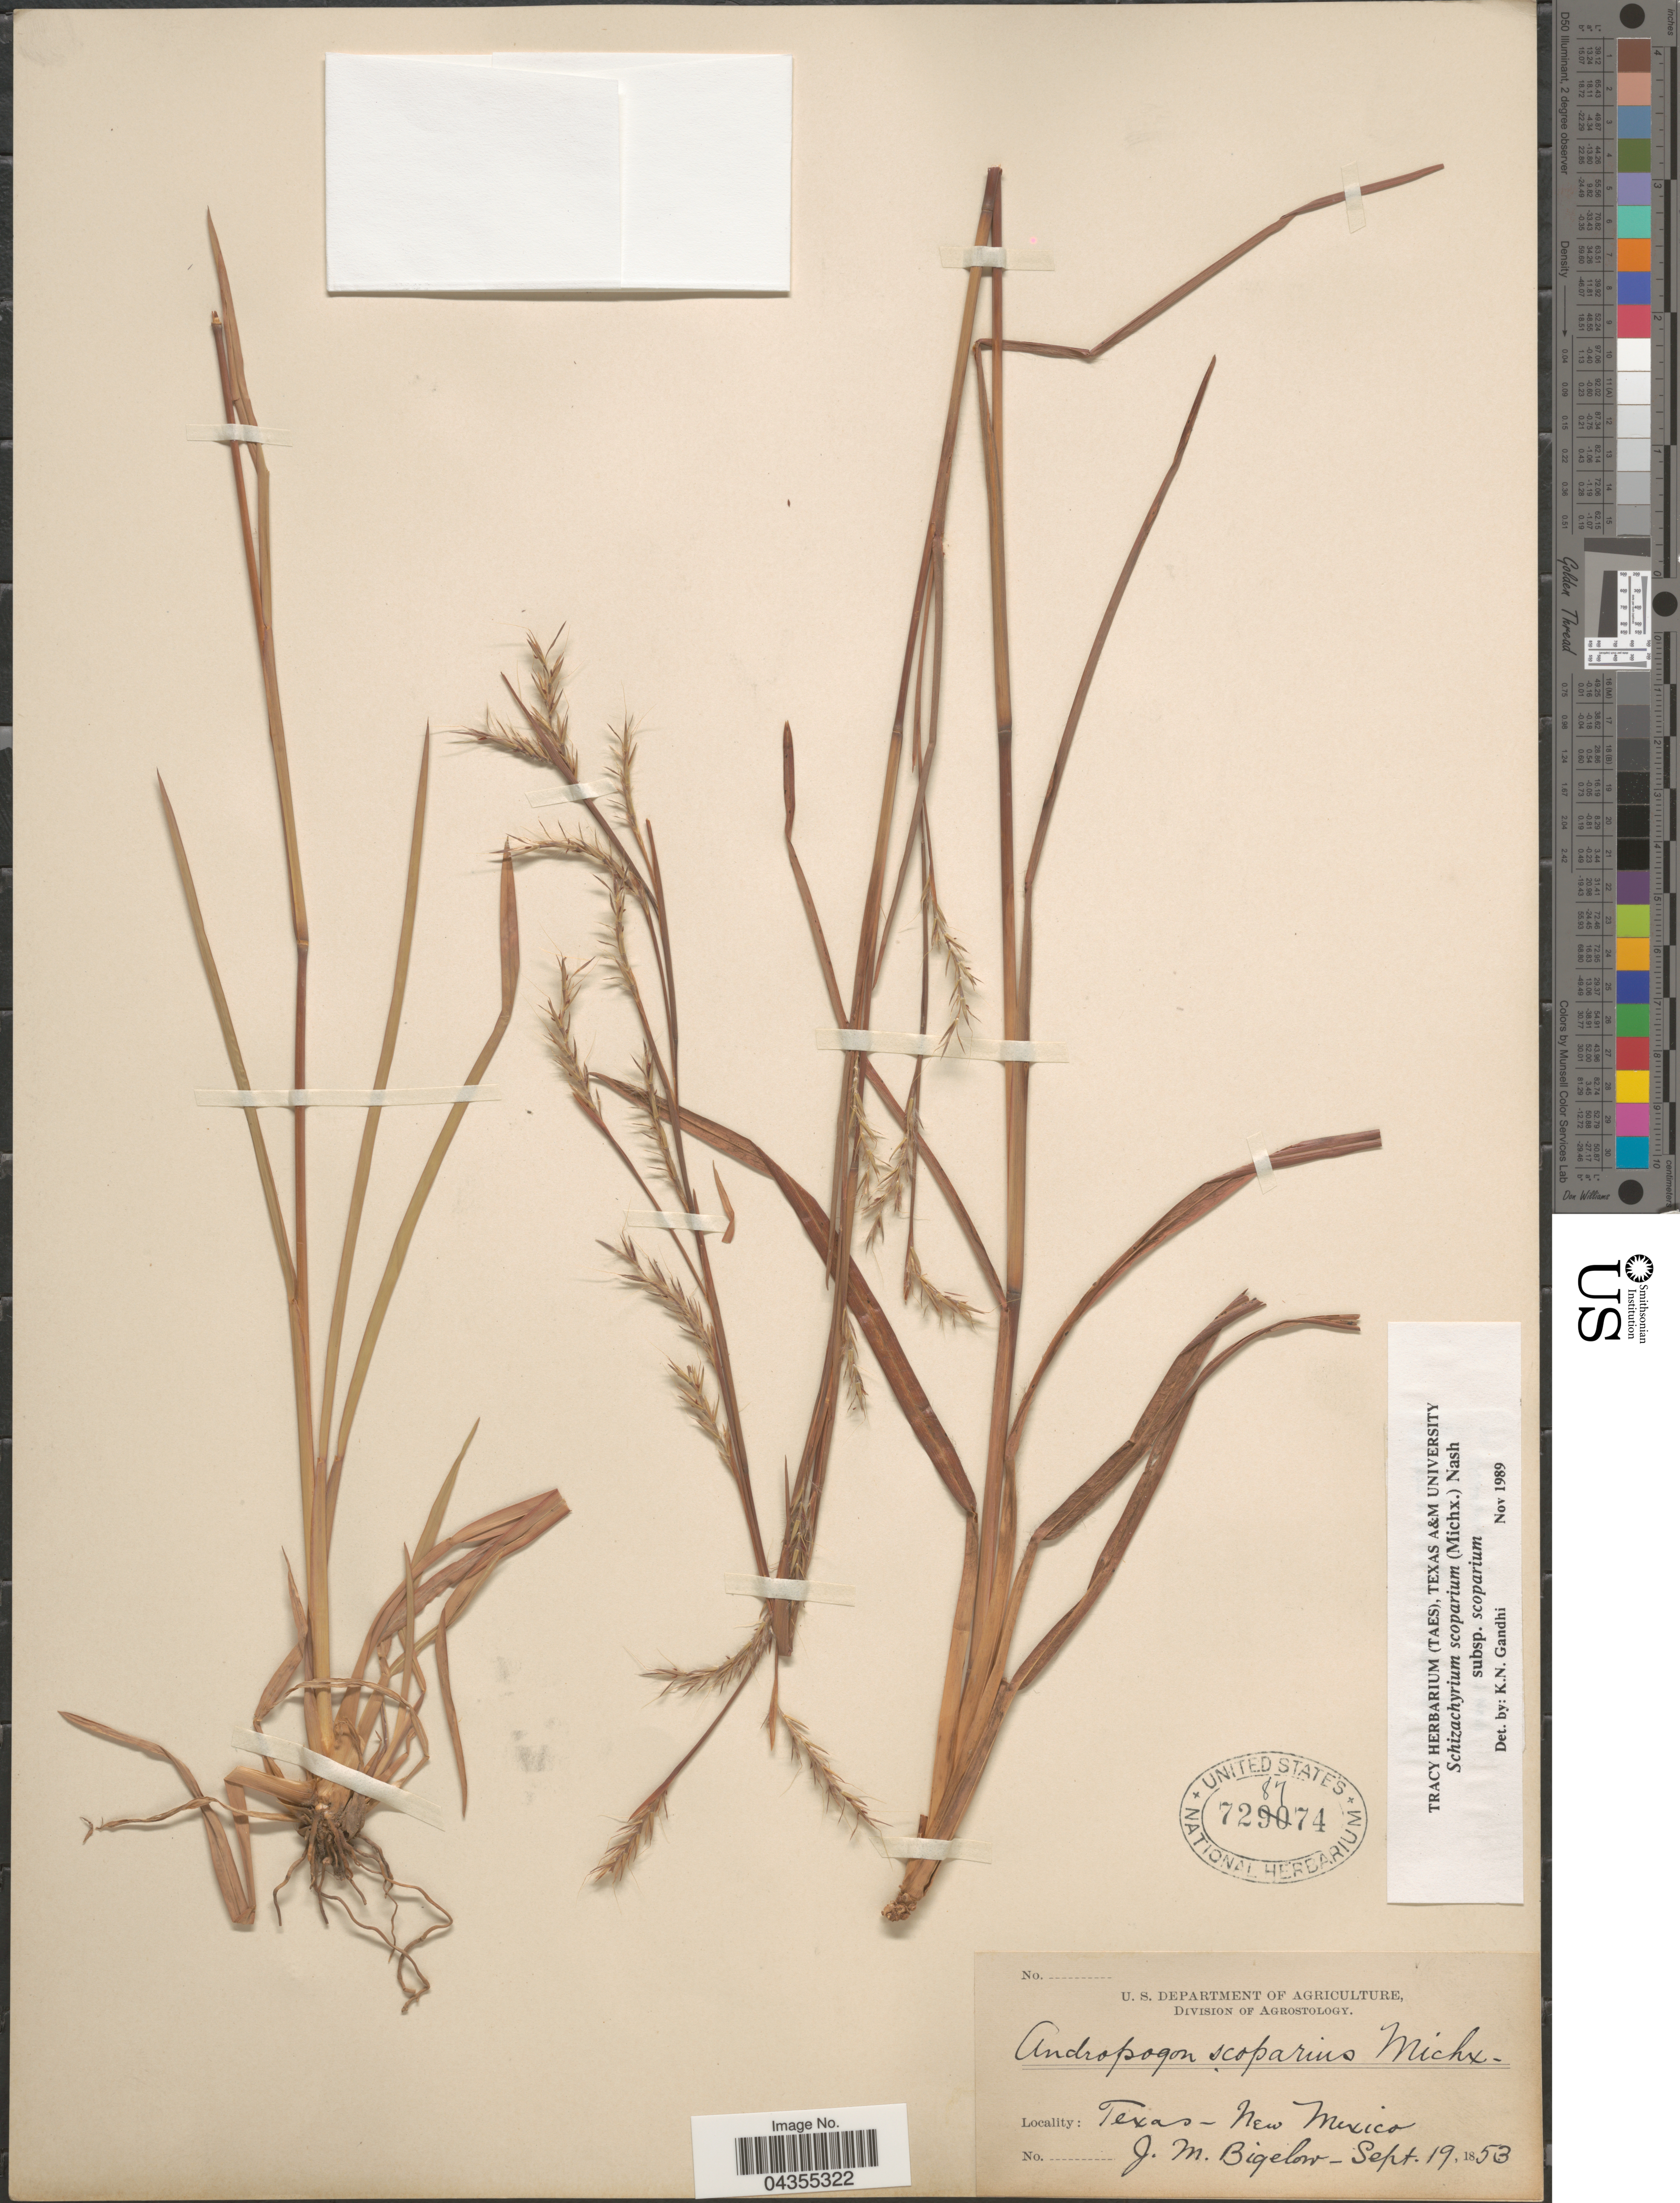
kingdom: Plantae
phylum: Tracheophyta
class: Liliopsida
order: Poales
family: Poaceae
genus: Schizachyrium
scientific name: Schizachyrium scoparium var. scoparium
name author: (Michx.) Nash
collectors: J. M. Bigelow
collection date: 1853-09-19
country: United States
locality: Texas - New Mexico.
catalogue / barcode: US 728774